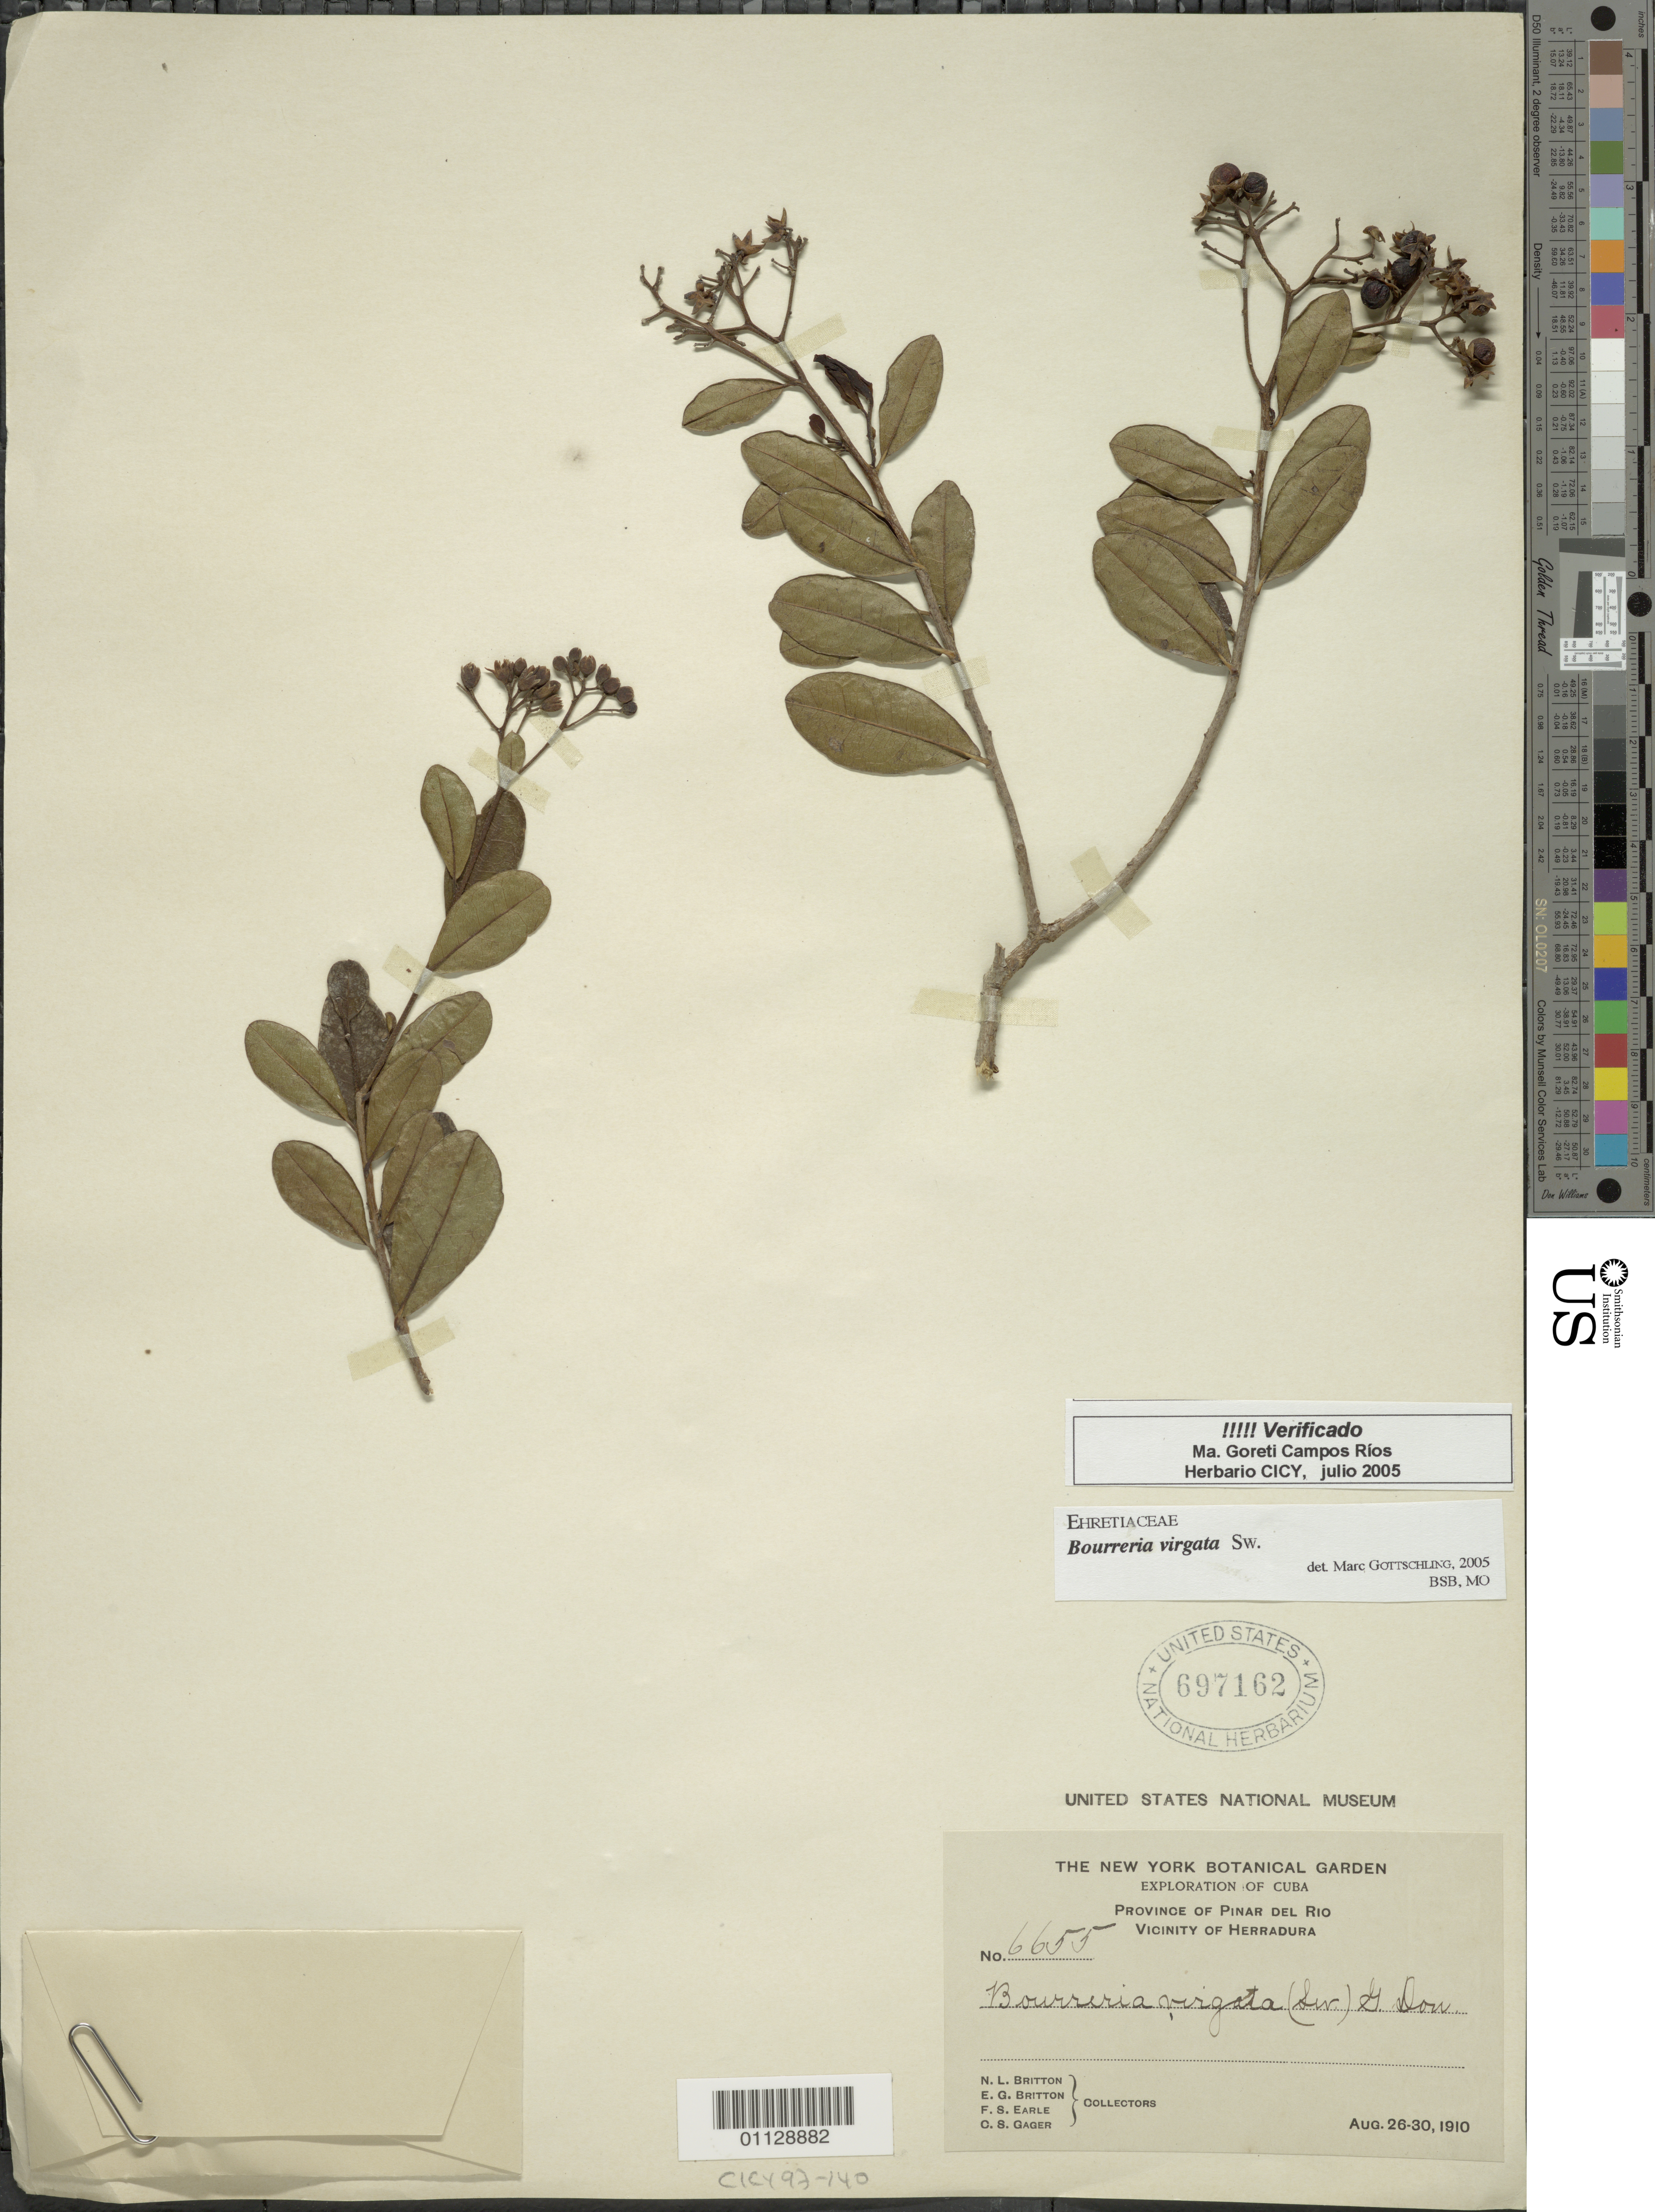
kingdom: Plantae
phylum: Tracheophyta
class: Magnoliopsida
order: Boraginales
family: Ehretiaceae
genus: Bourreria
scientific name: Bourreria virgata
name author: (Sw.) G. Don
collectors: N. Britton & F. S. Earle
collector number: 6655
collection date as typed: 26 Aug 1910 to 30 Aug 1910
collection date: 1910-08-26/1910-08-30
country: Cuba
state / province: Pinar del Rio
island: Cuba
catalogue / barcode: US 697162